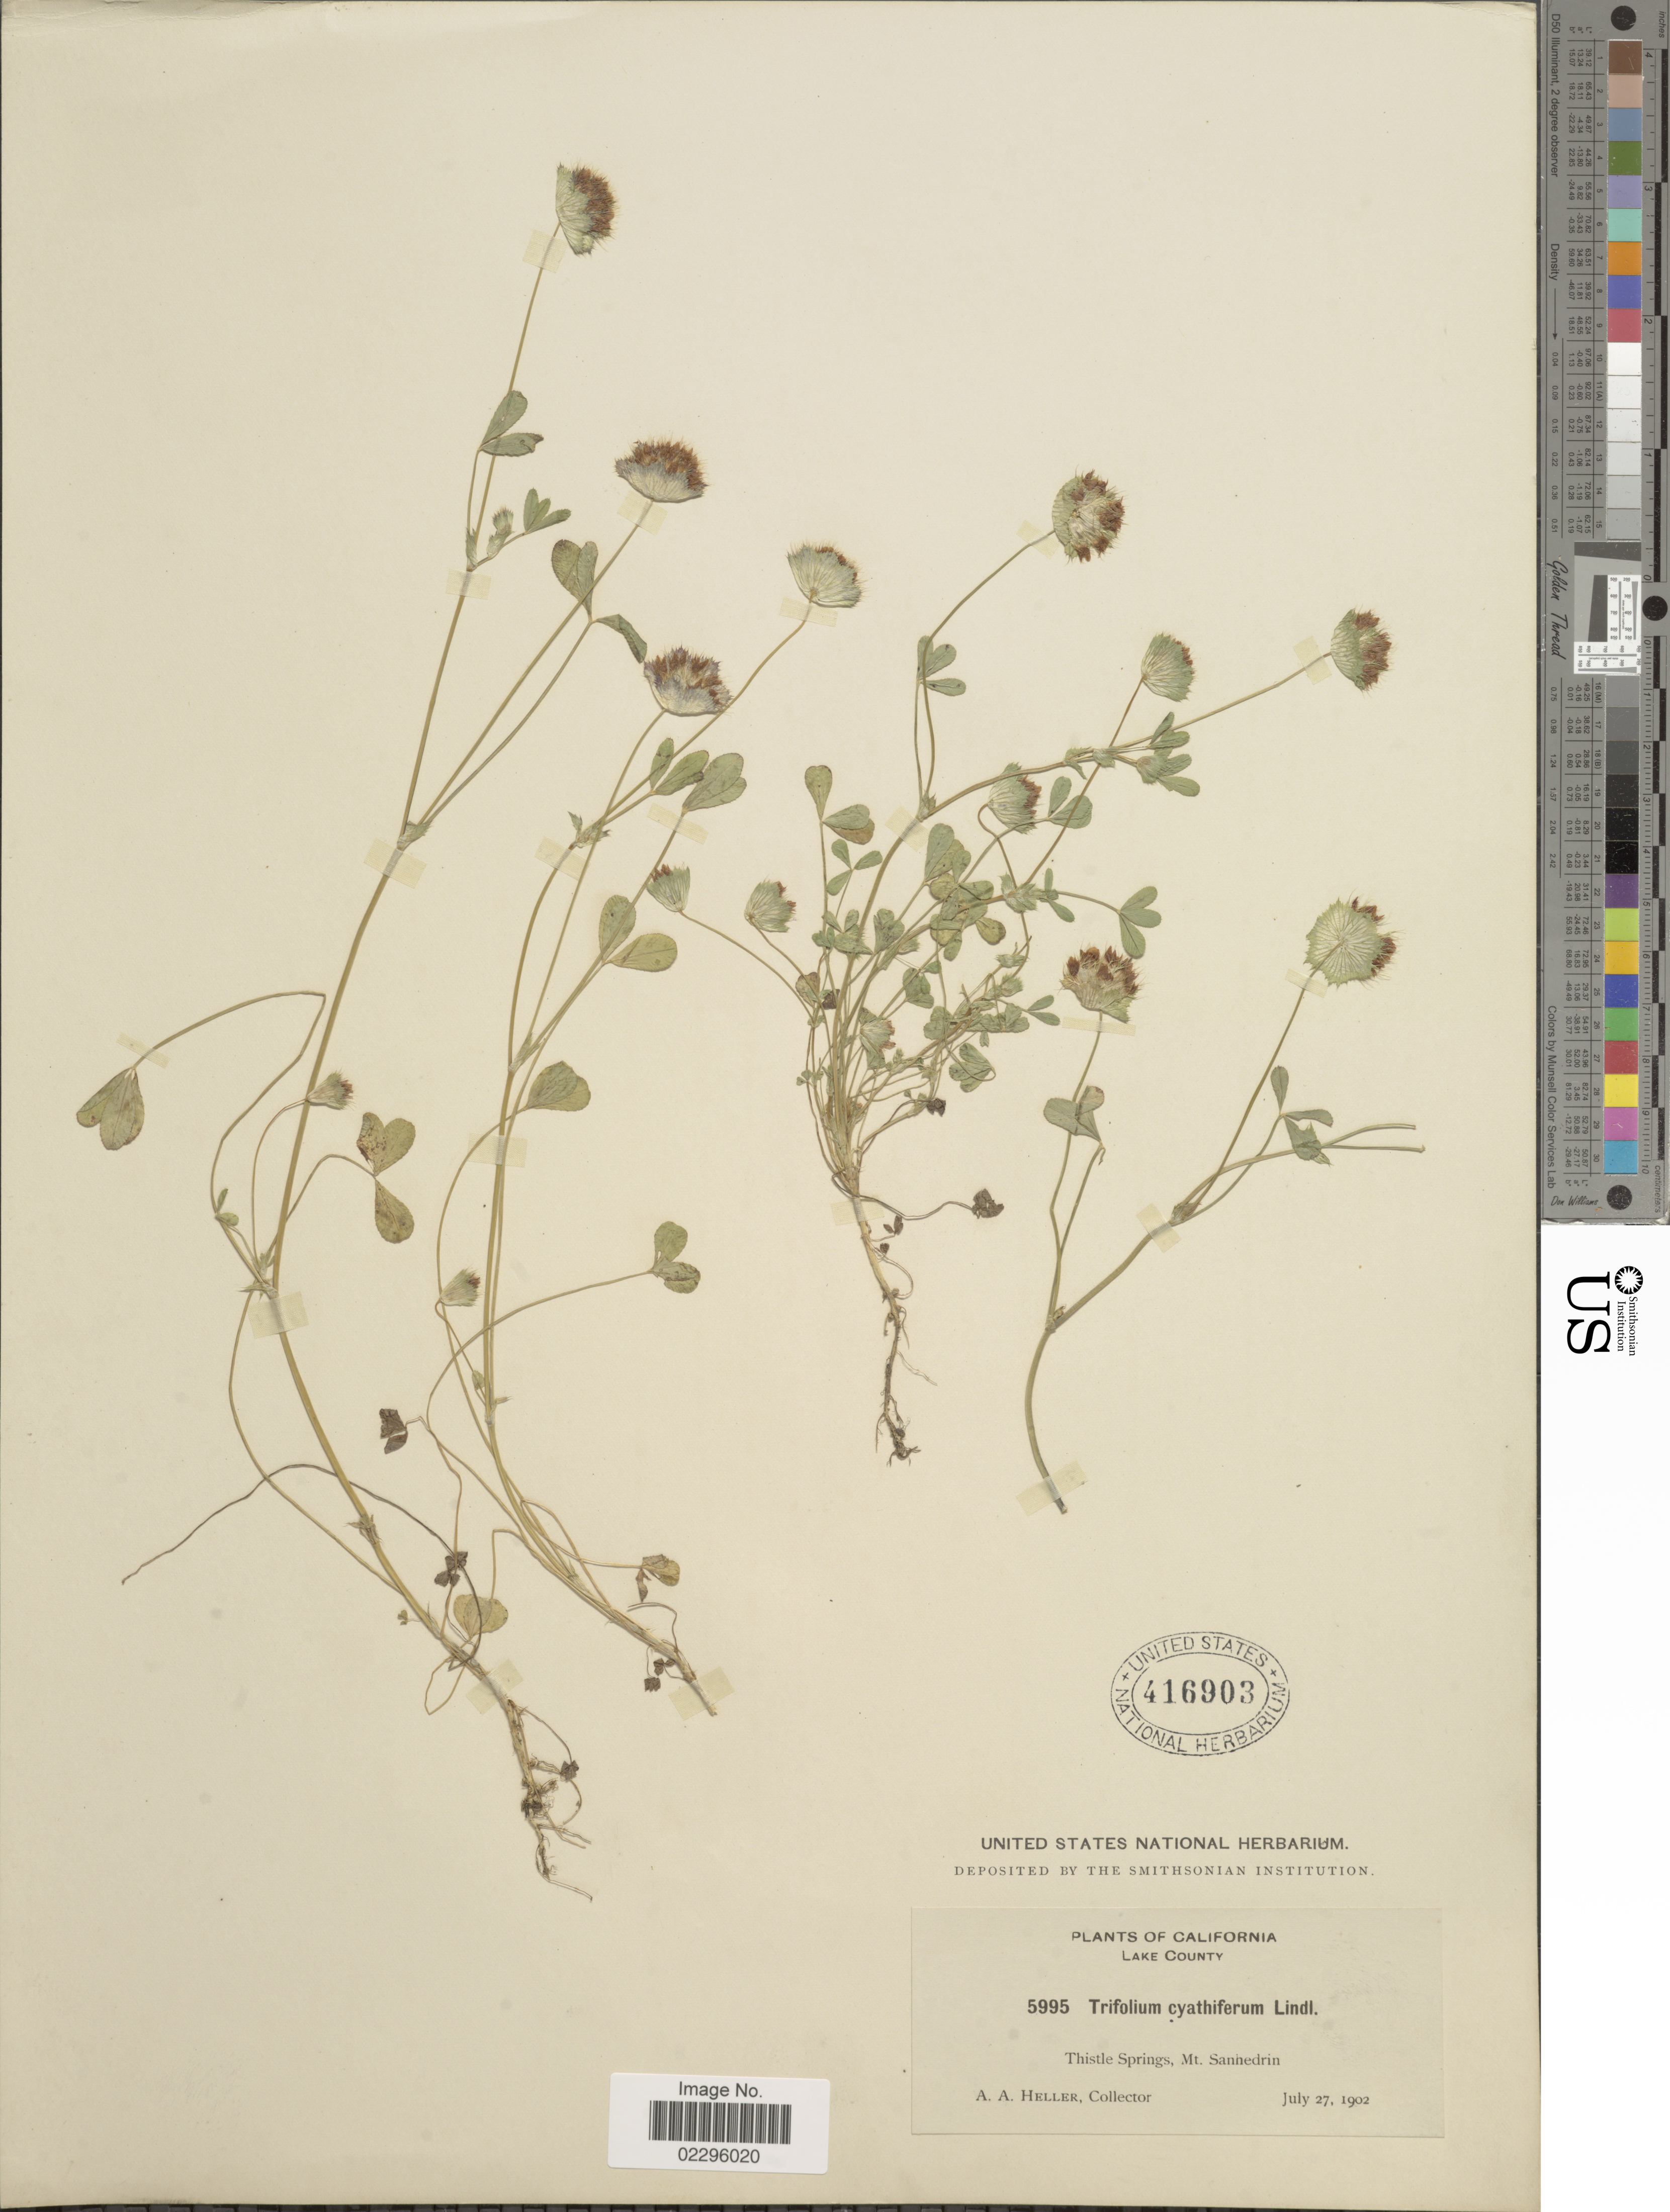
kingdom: Plantae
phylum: Tracheophyta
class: Magnoliopsida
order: Fabales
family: Fabaceae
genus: Trifolium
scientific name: Trifolium cyathiferum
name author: Lindl.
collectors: A. A. Heller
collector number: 5995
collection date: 1902-07-27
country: United States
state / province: California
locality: Thistle Springs, Mt. Sanhedrin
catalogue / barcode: US 416903